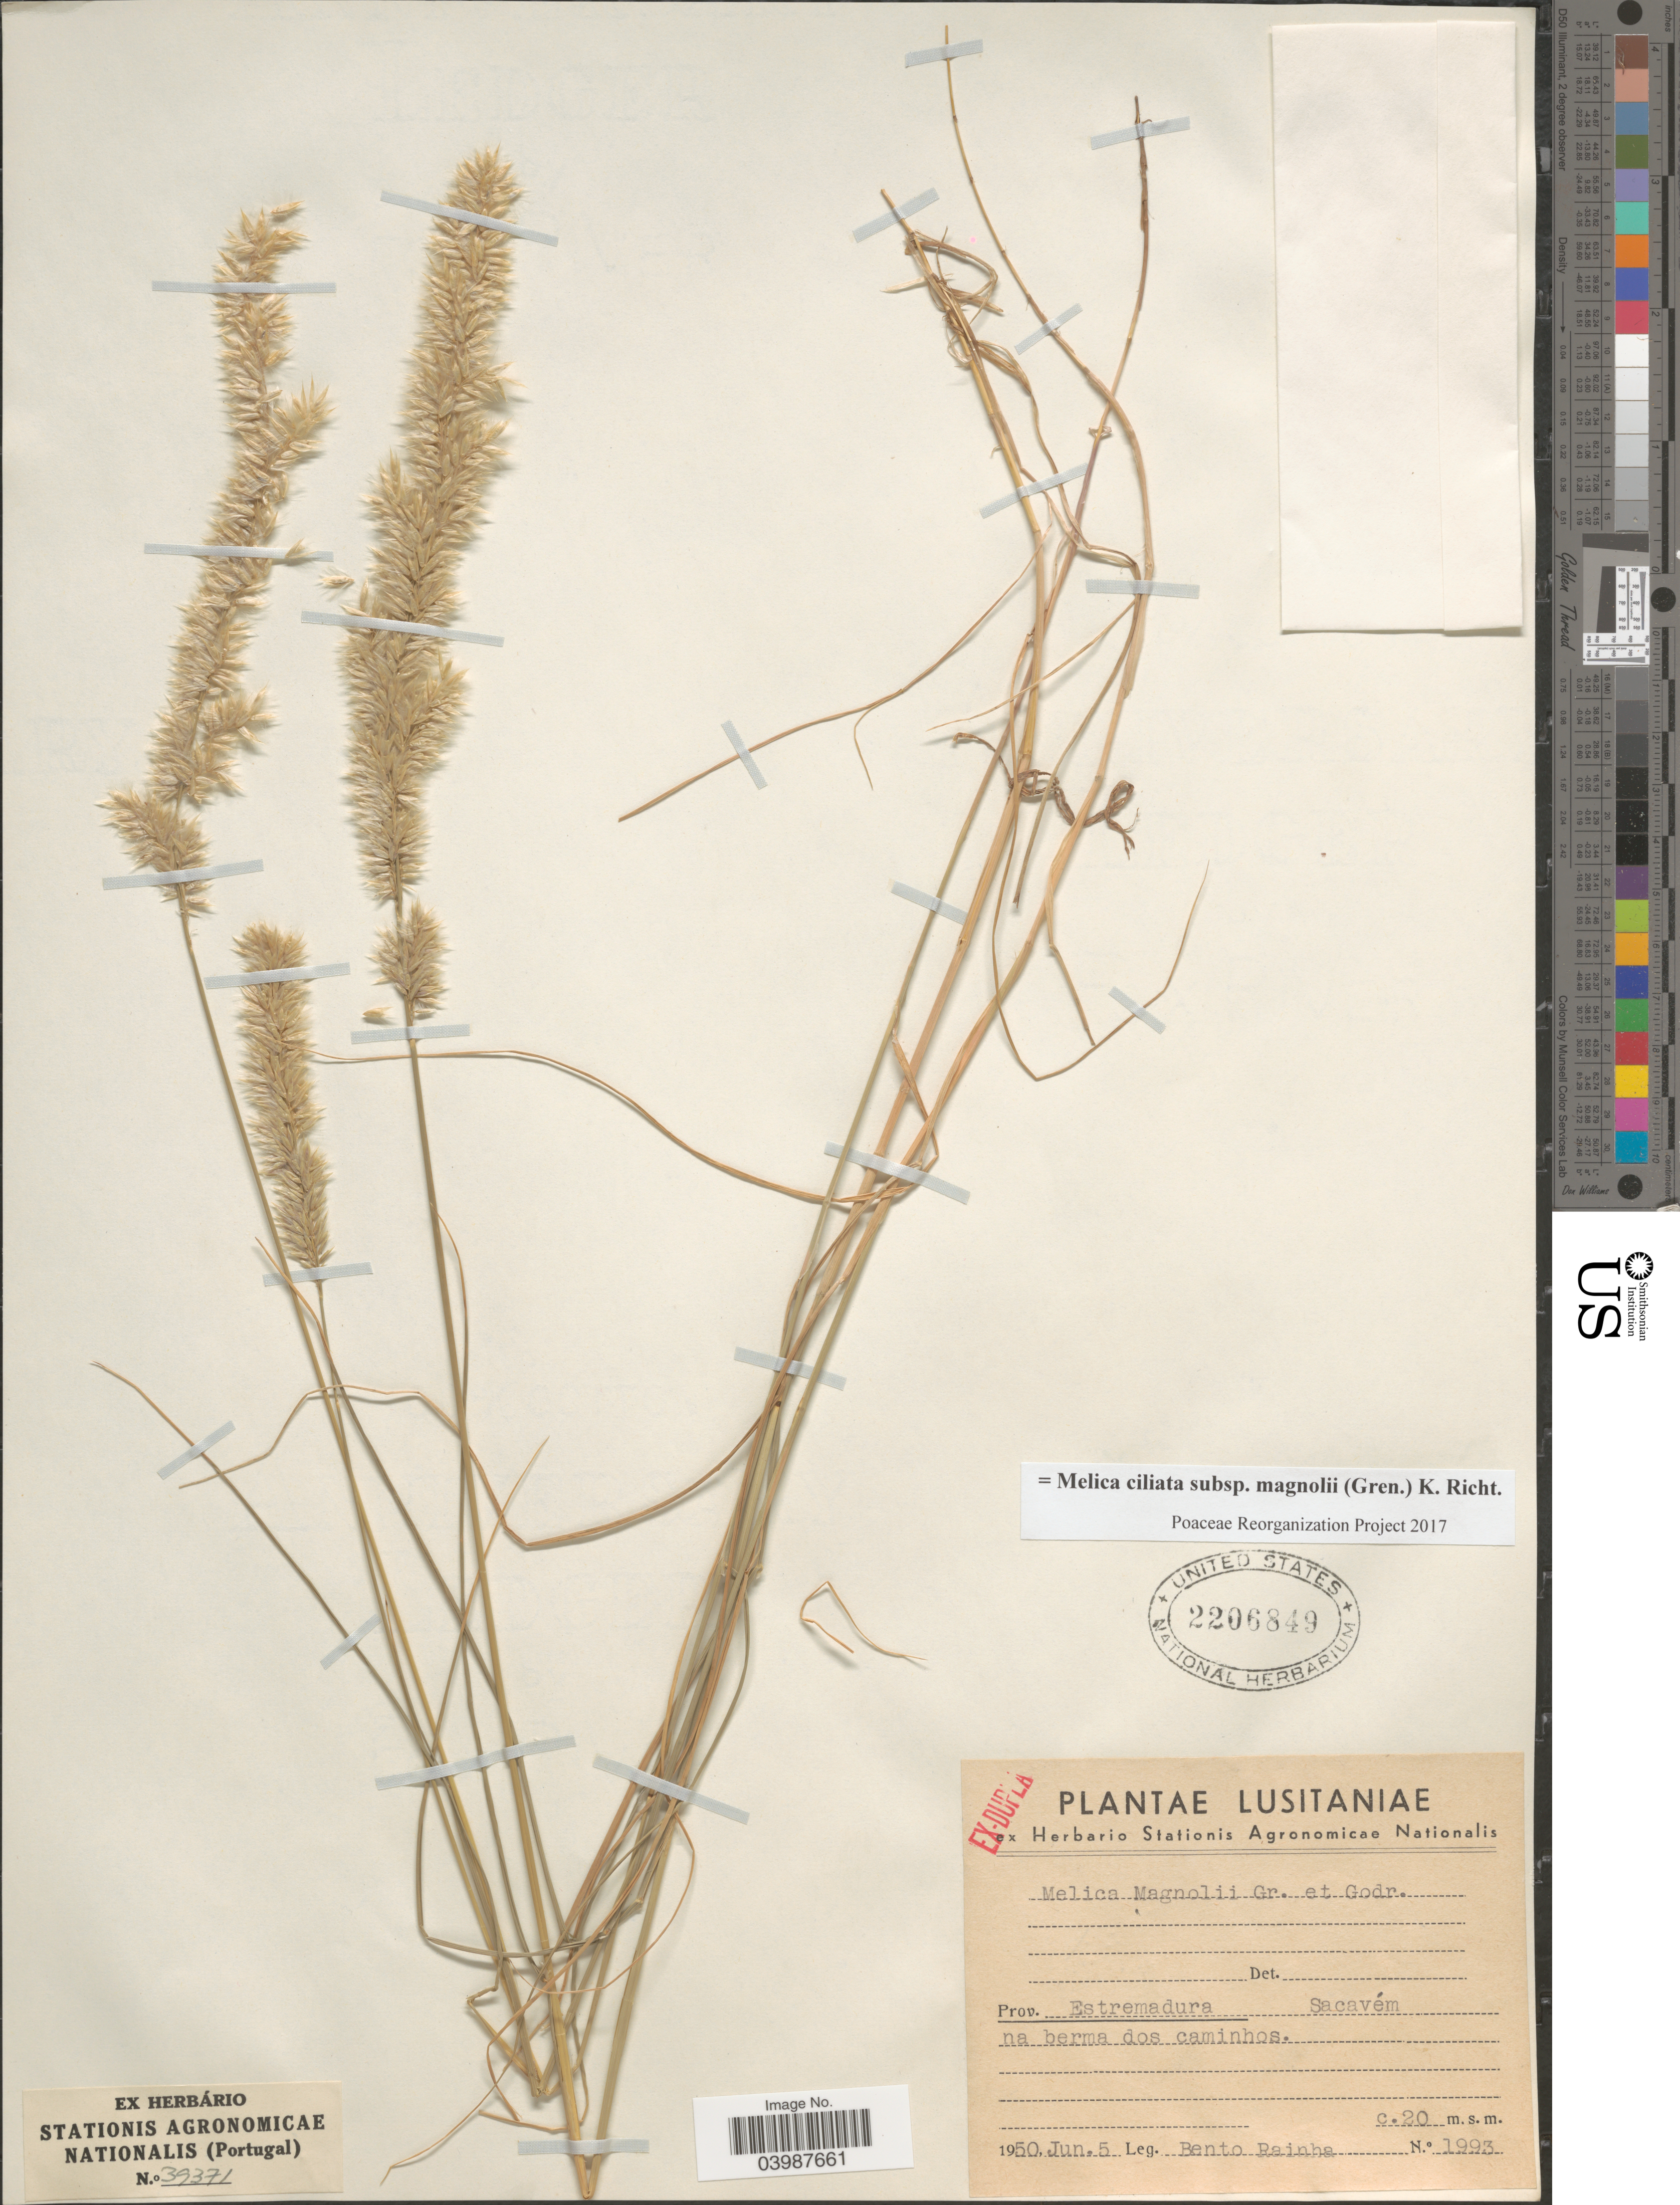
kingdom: Plantae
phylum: Tracheophyta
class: Liliopsida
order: Poales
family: Poaceae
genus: Melica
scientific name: Melica ciliata subsp. magnolii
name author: K. Richt.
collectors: B. Rainha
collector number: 1993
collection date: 1950-06-05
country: Portugal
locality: Lusitaniae. Prov. Estremadura Sacavém na berma dos caminhos.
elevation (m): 20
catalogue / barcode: US 2206849